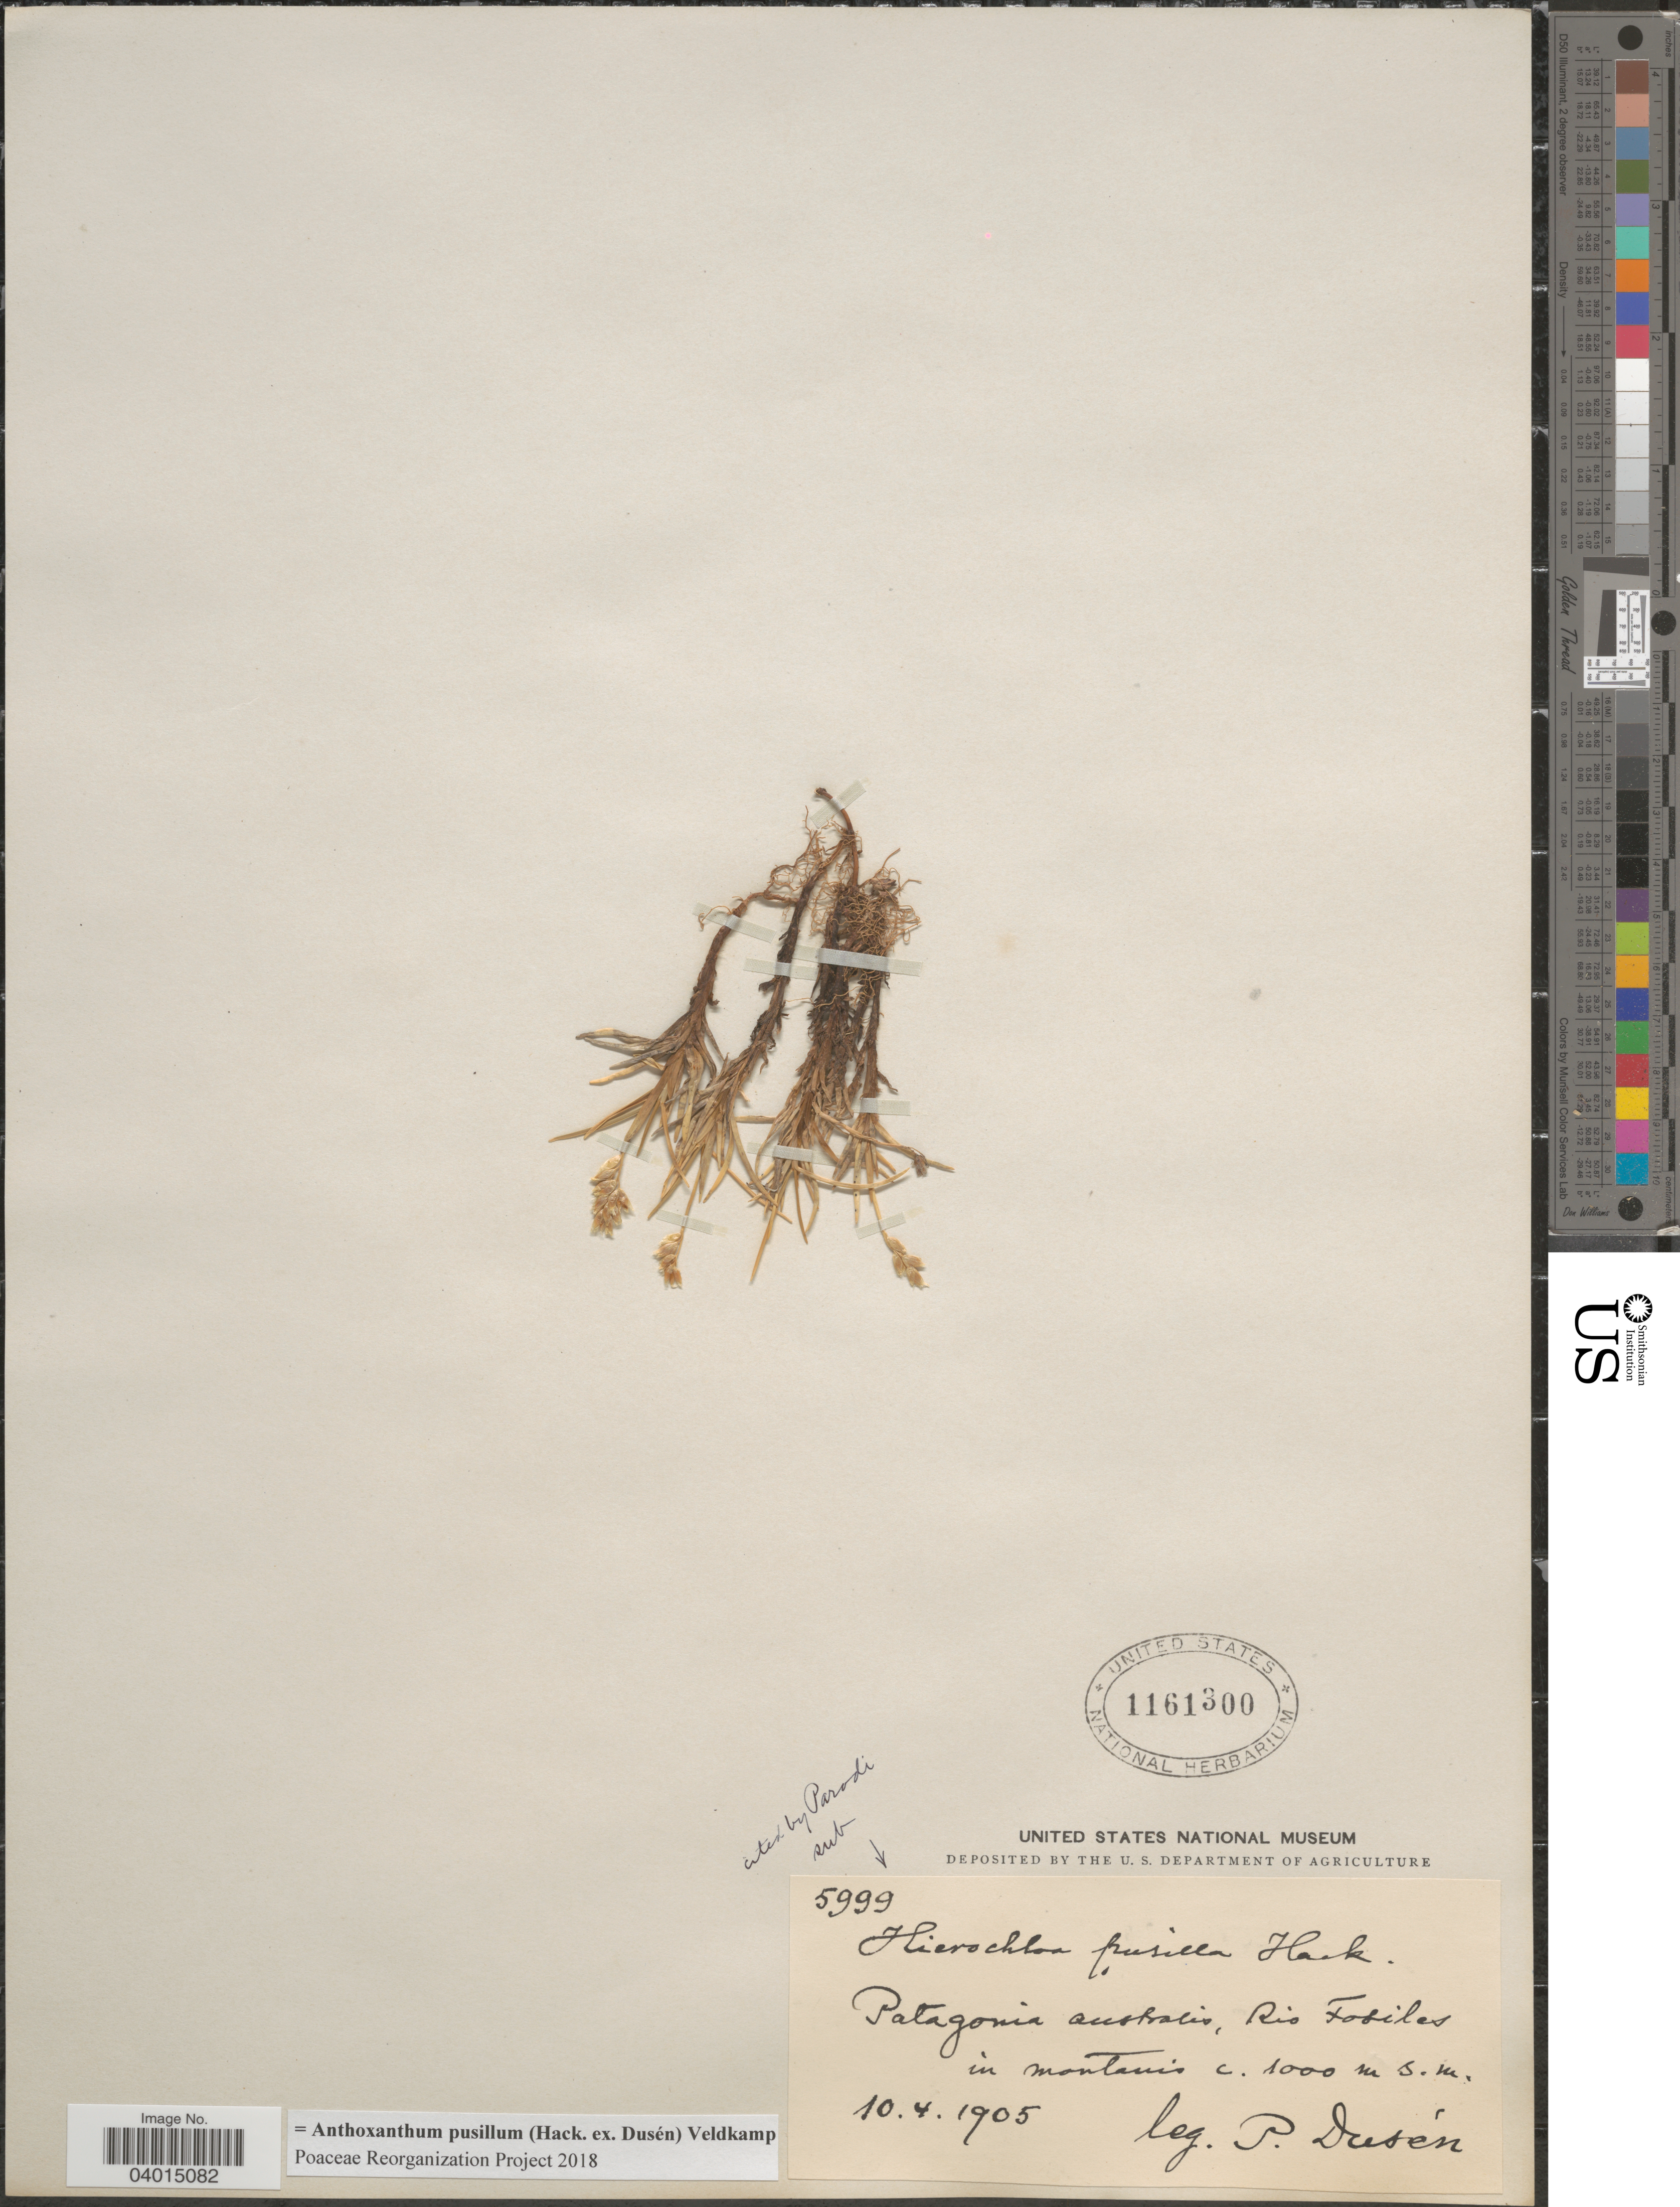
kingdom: Plantae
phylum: Tracheophyta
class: Liliopsida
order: Poales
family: Poaceae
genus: Anthoxanthum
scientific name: Anthoxanthum pusillum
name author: (Hack. ex Dusén) Veldkamp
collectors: P. Dusén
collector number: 5999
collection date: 1905-04-10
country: Argentina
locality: Patagonia australis, Rio Fosiles in montanis.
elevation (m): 1000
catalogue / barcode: US 1161300